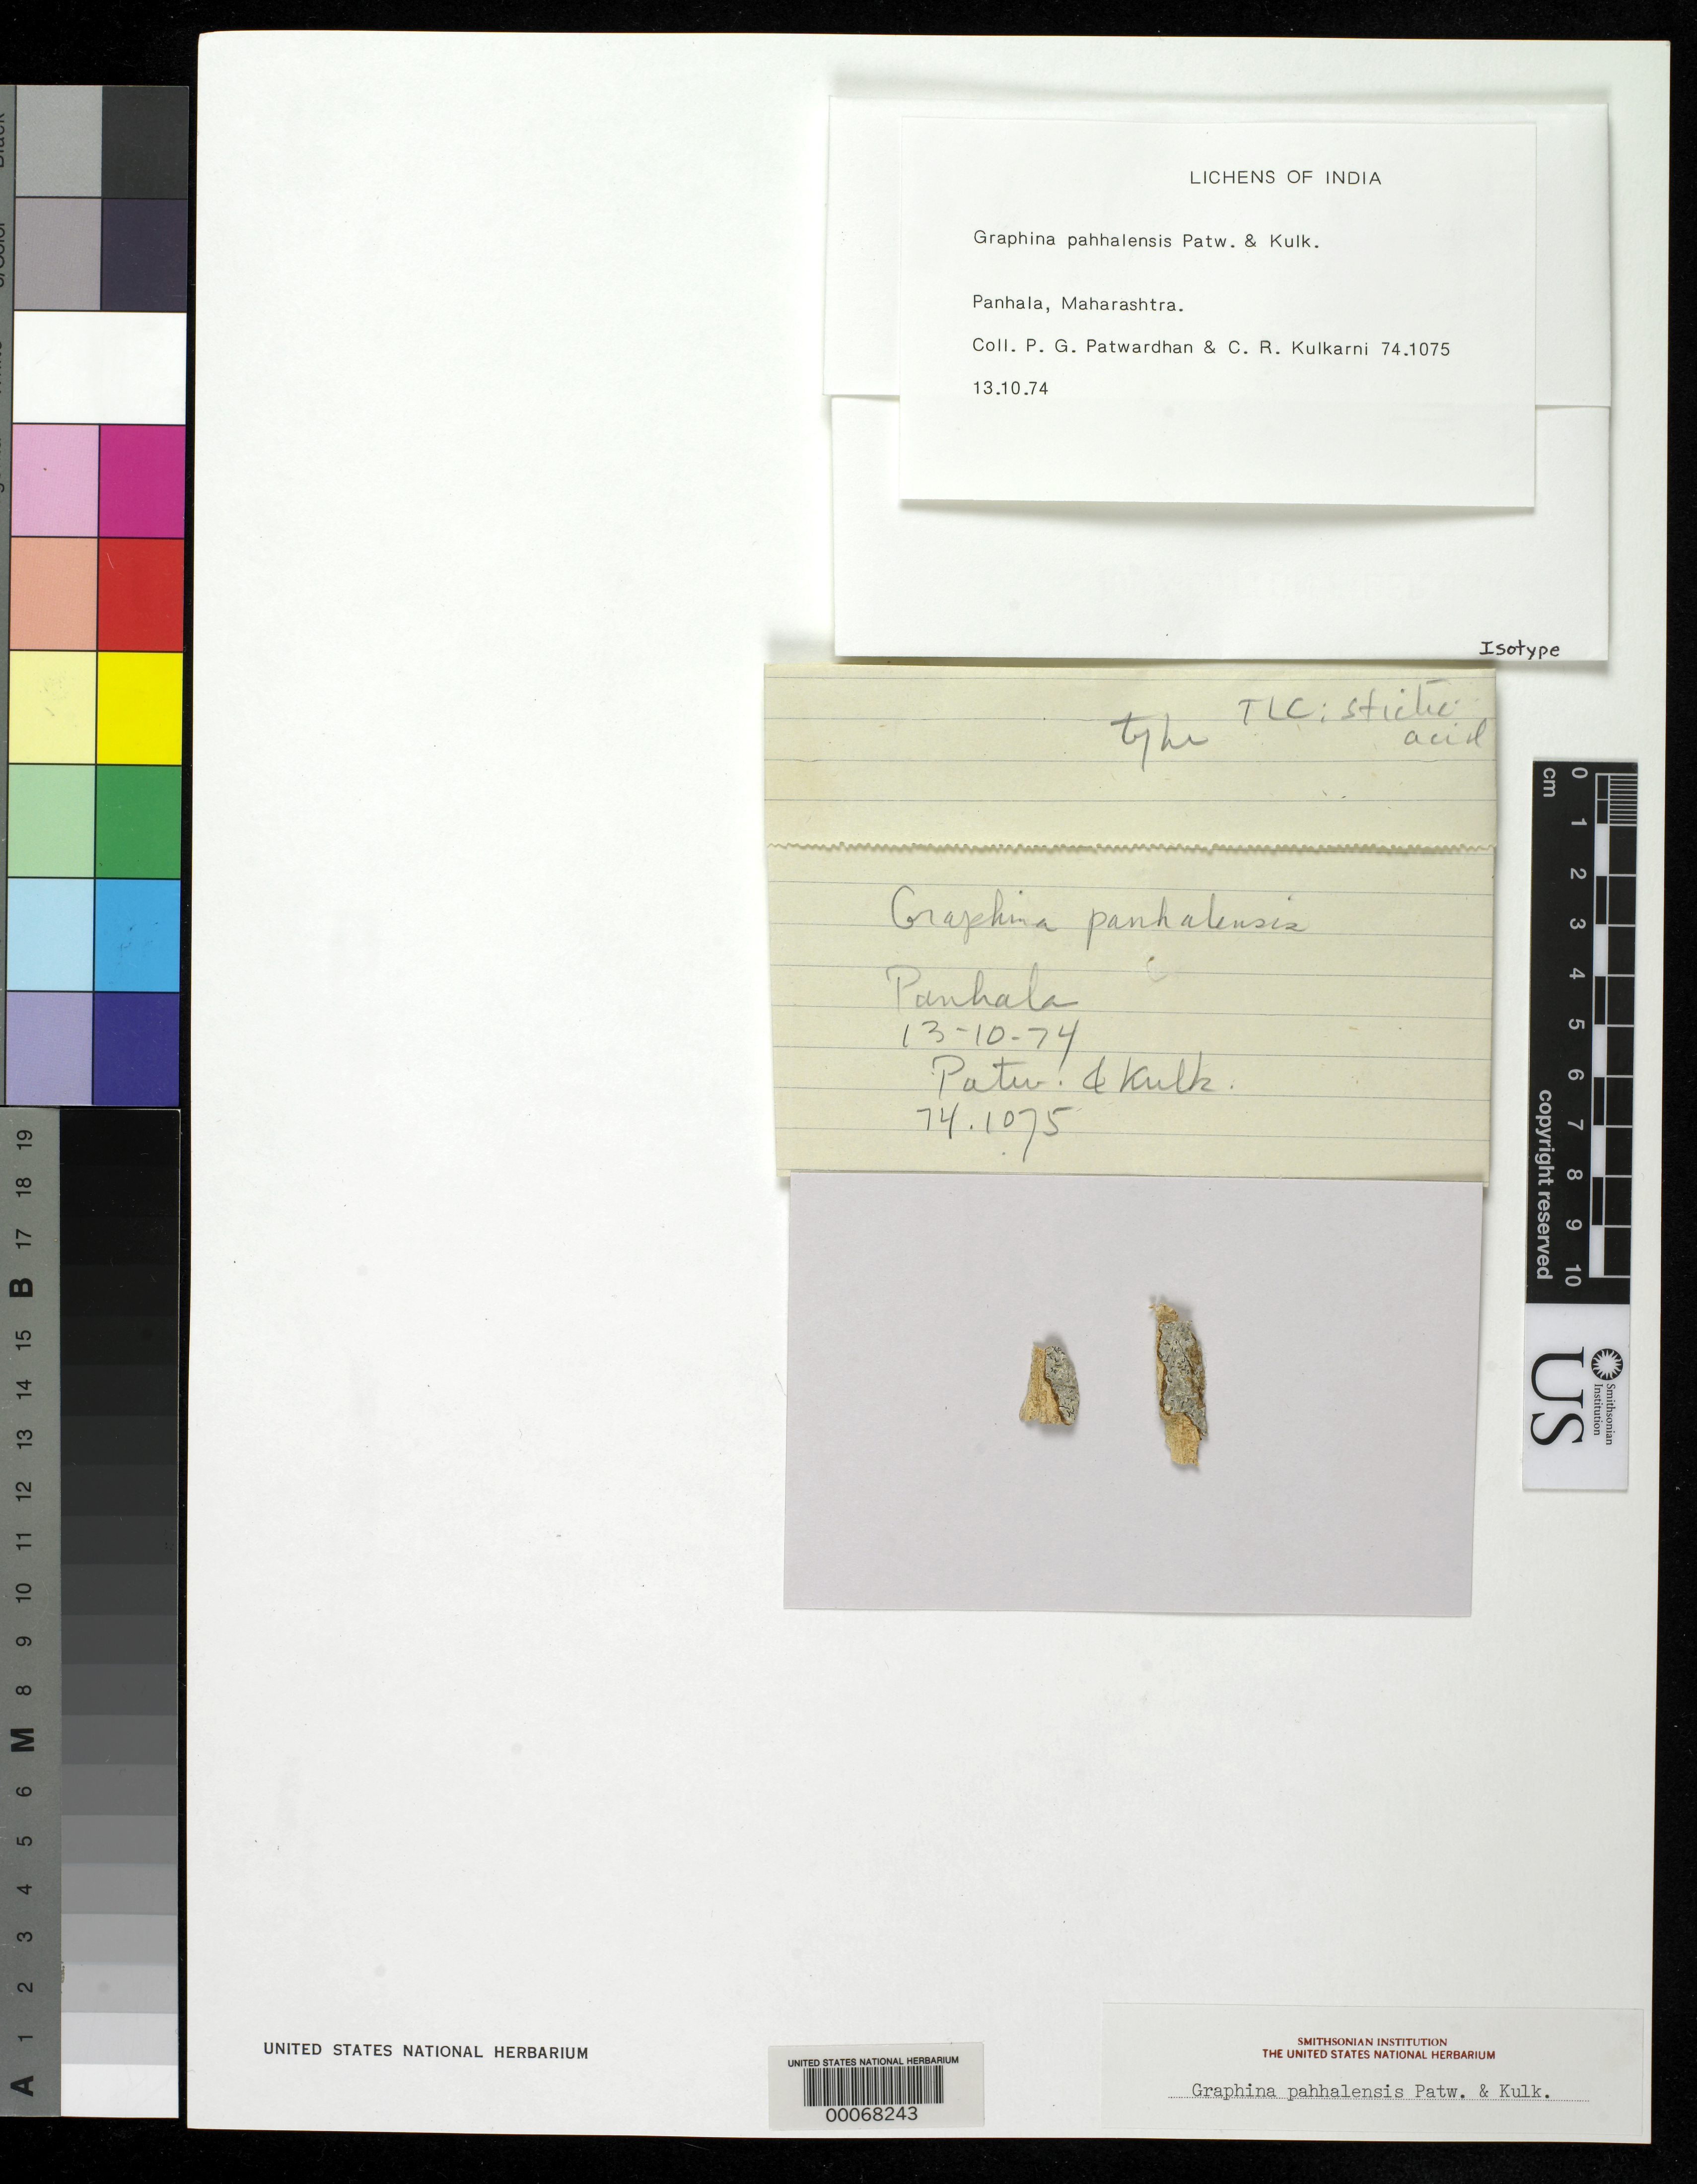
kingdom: Fungi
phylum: Ascomycota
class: Lecanoromycetes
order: Ostropales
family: Graphidaceae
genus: Graphina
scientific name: Graphina pahhalensis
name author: Patw. & Kulkarni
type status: Isotype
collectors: P. G. Patwardhan & C. Kulkarni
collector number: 741075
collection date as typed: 13 Nov 1974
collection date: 1974-11-13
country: India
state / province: Maharashtra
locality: Panhala.